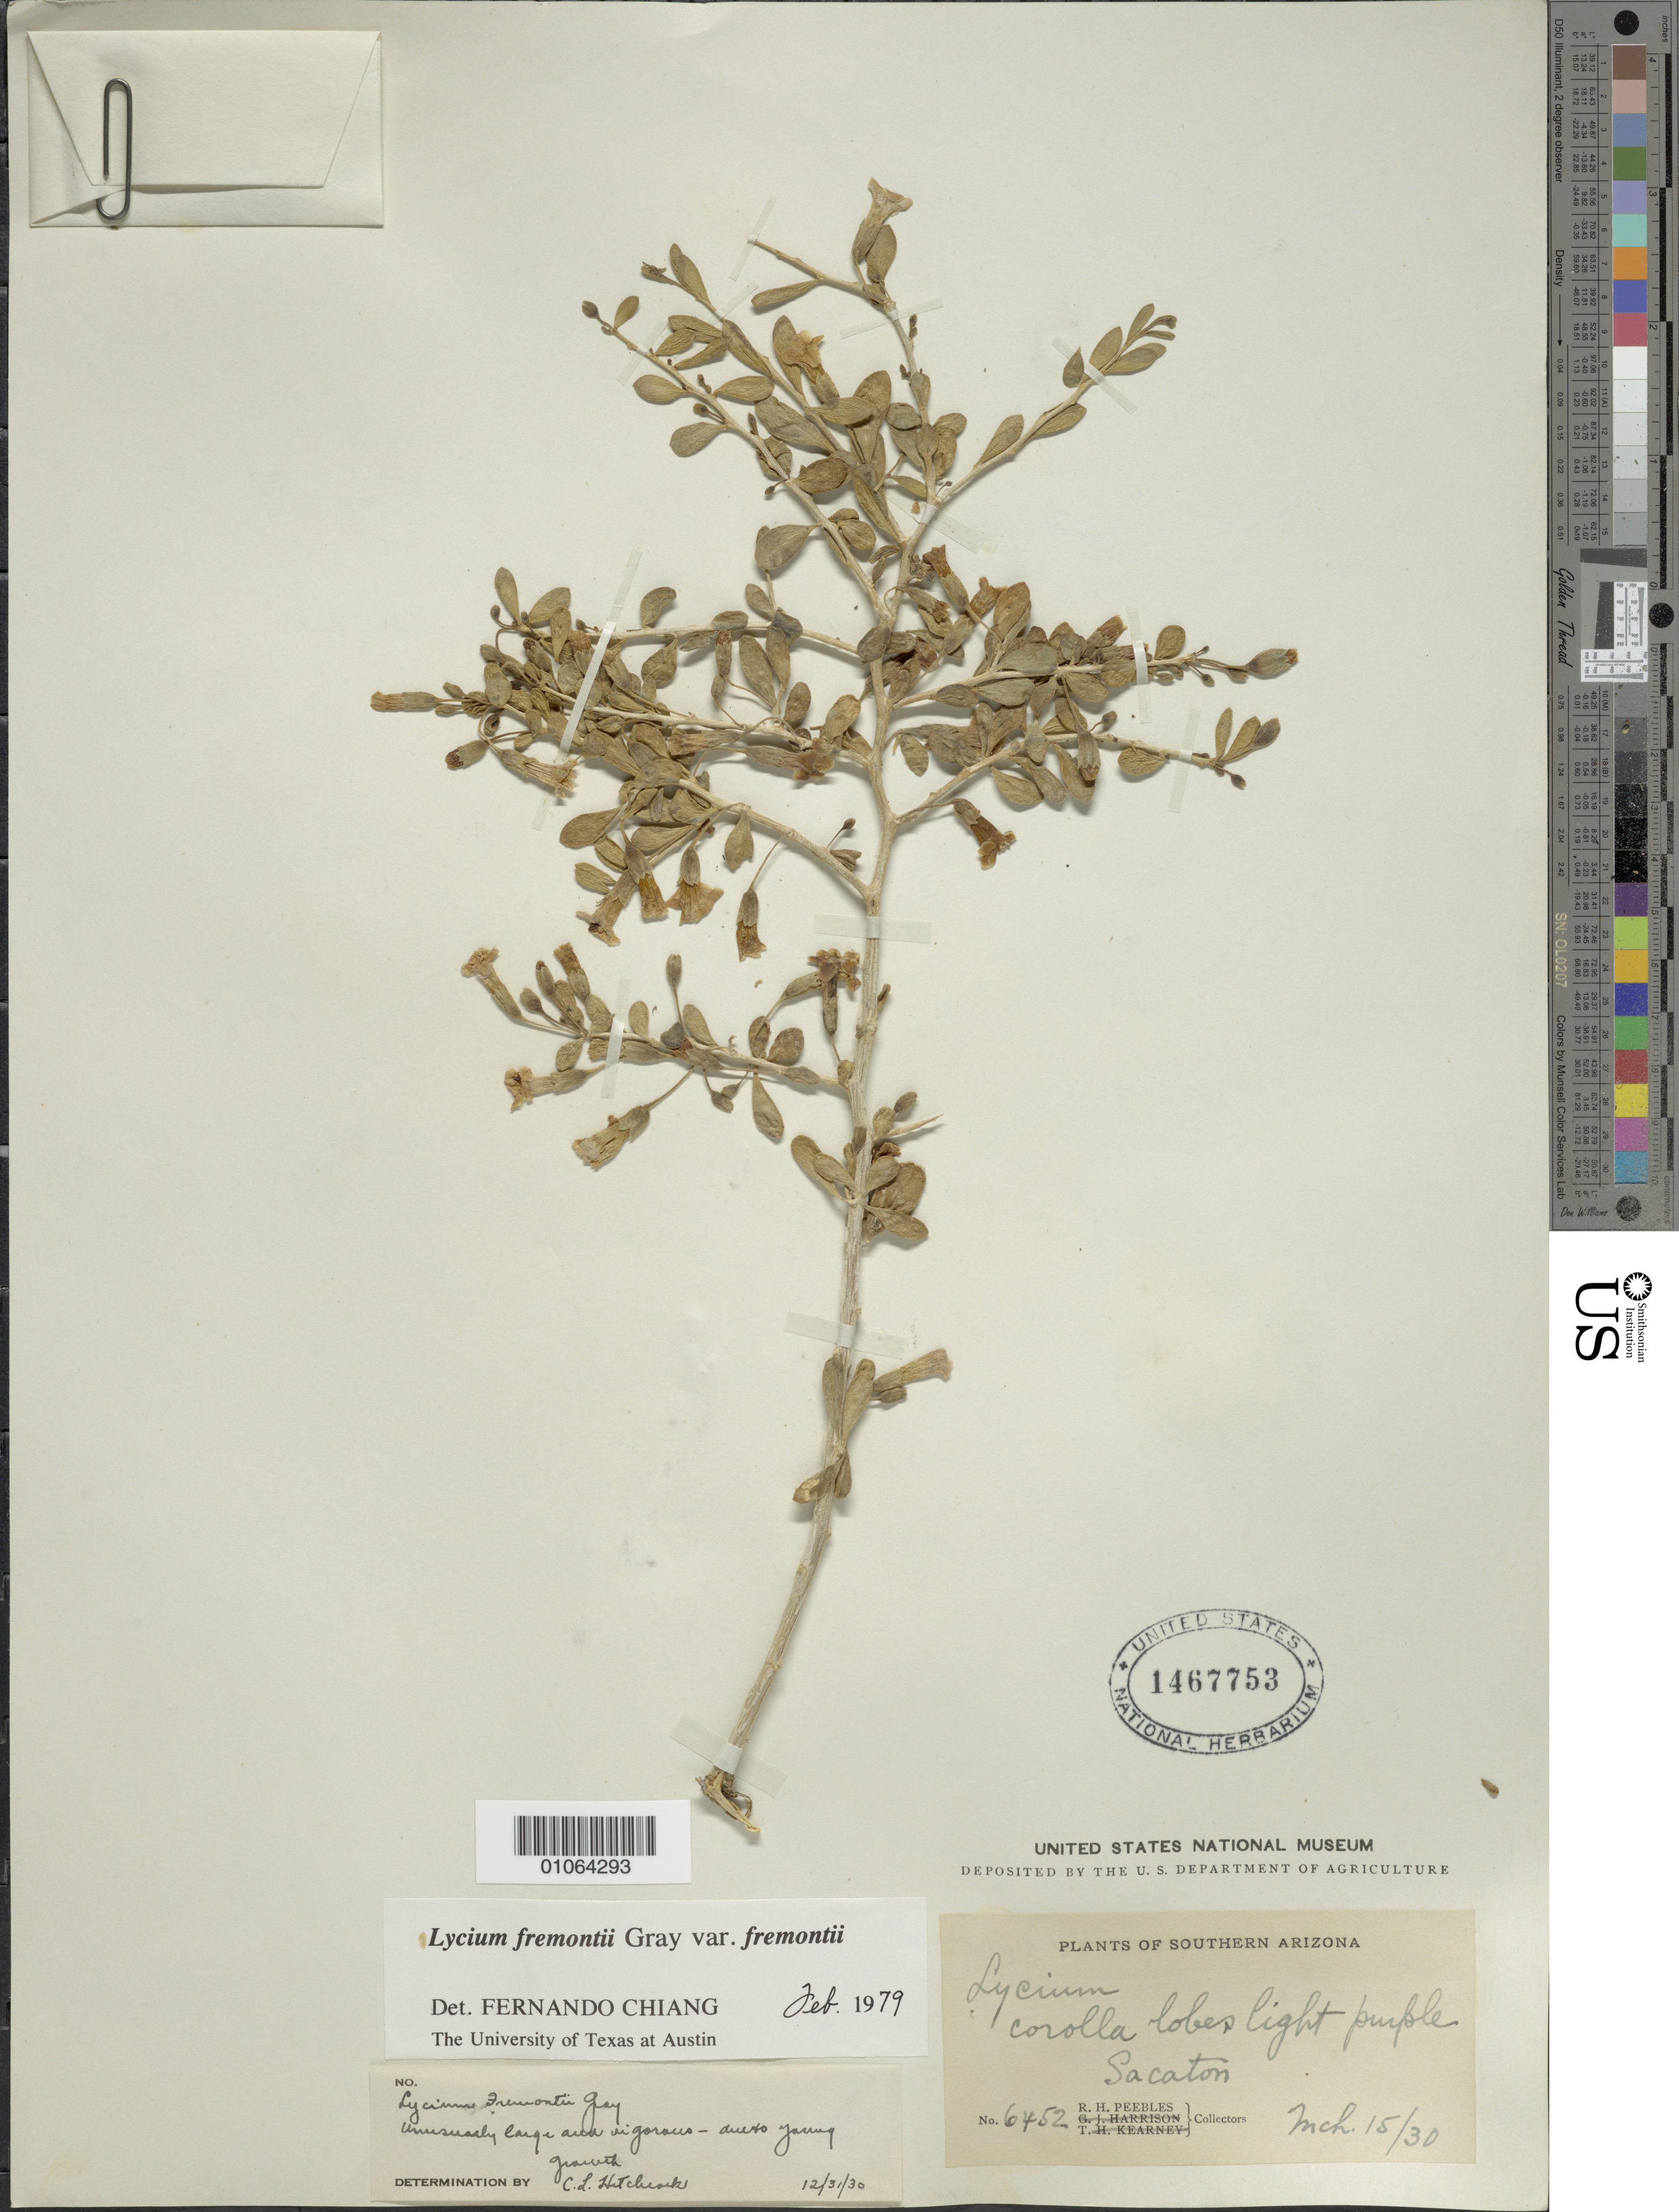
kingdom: Plantae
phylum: Tracheophyta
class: Magnoliopsida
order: Solanales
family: Solanaceae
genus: Lycium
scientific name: Lycium fremontii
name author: A. Gray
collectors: R. H. Peebles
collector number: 6452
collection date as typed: Transcribed d/m/y: 15/3/30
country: United States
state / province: Arizona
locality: Southern Arizona, Sacaton.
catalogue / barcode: US 1467753